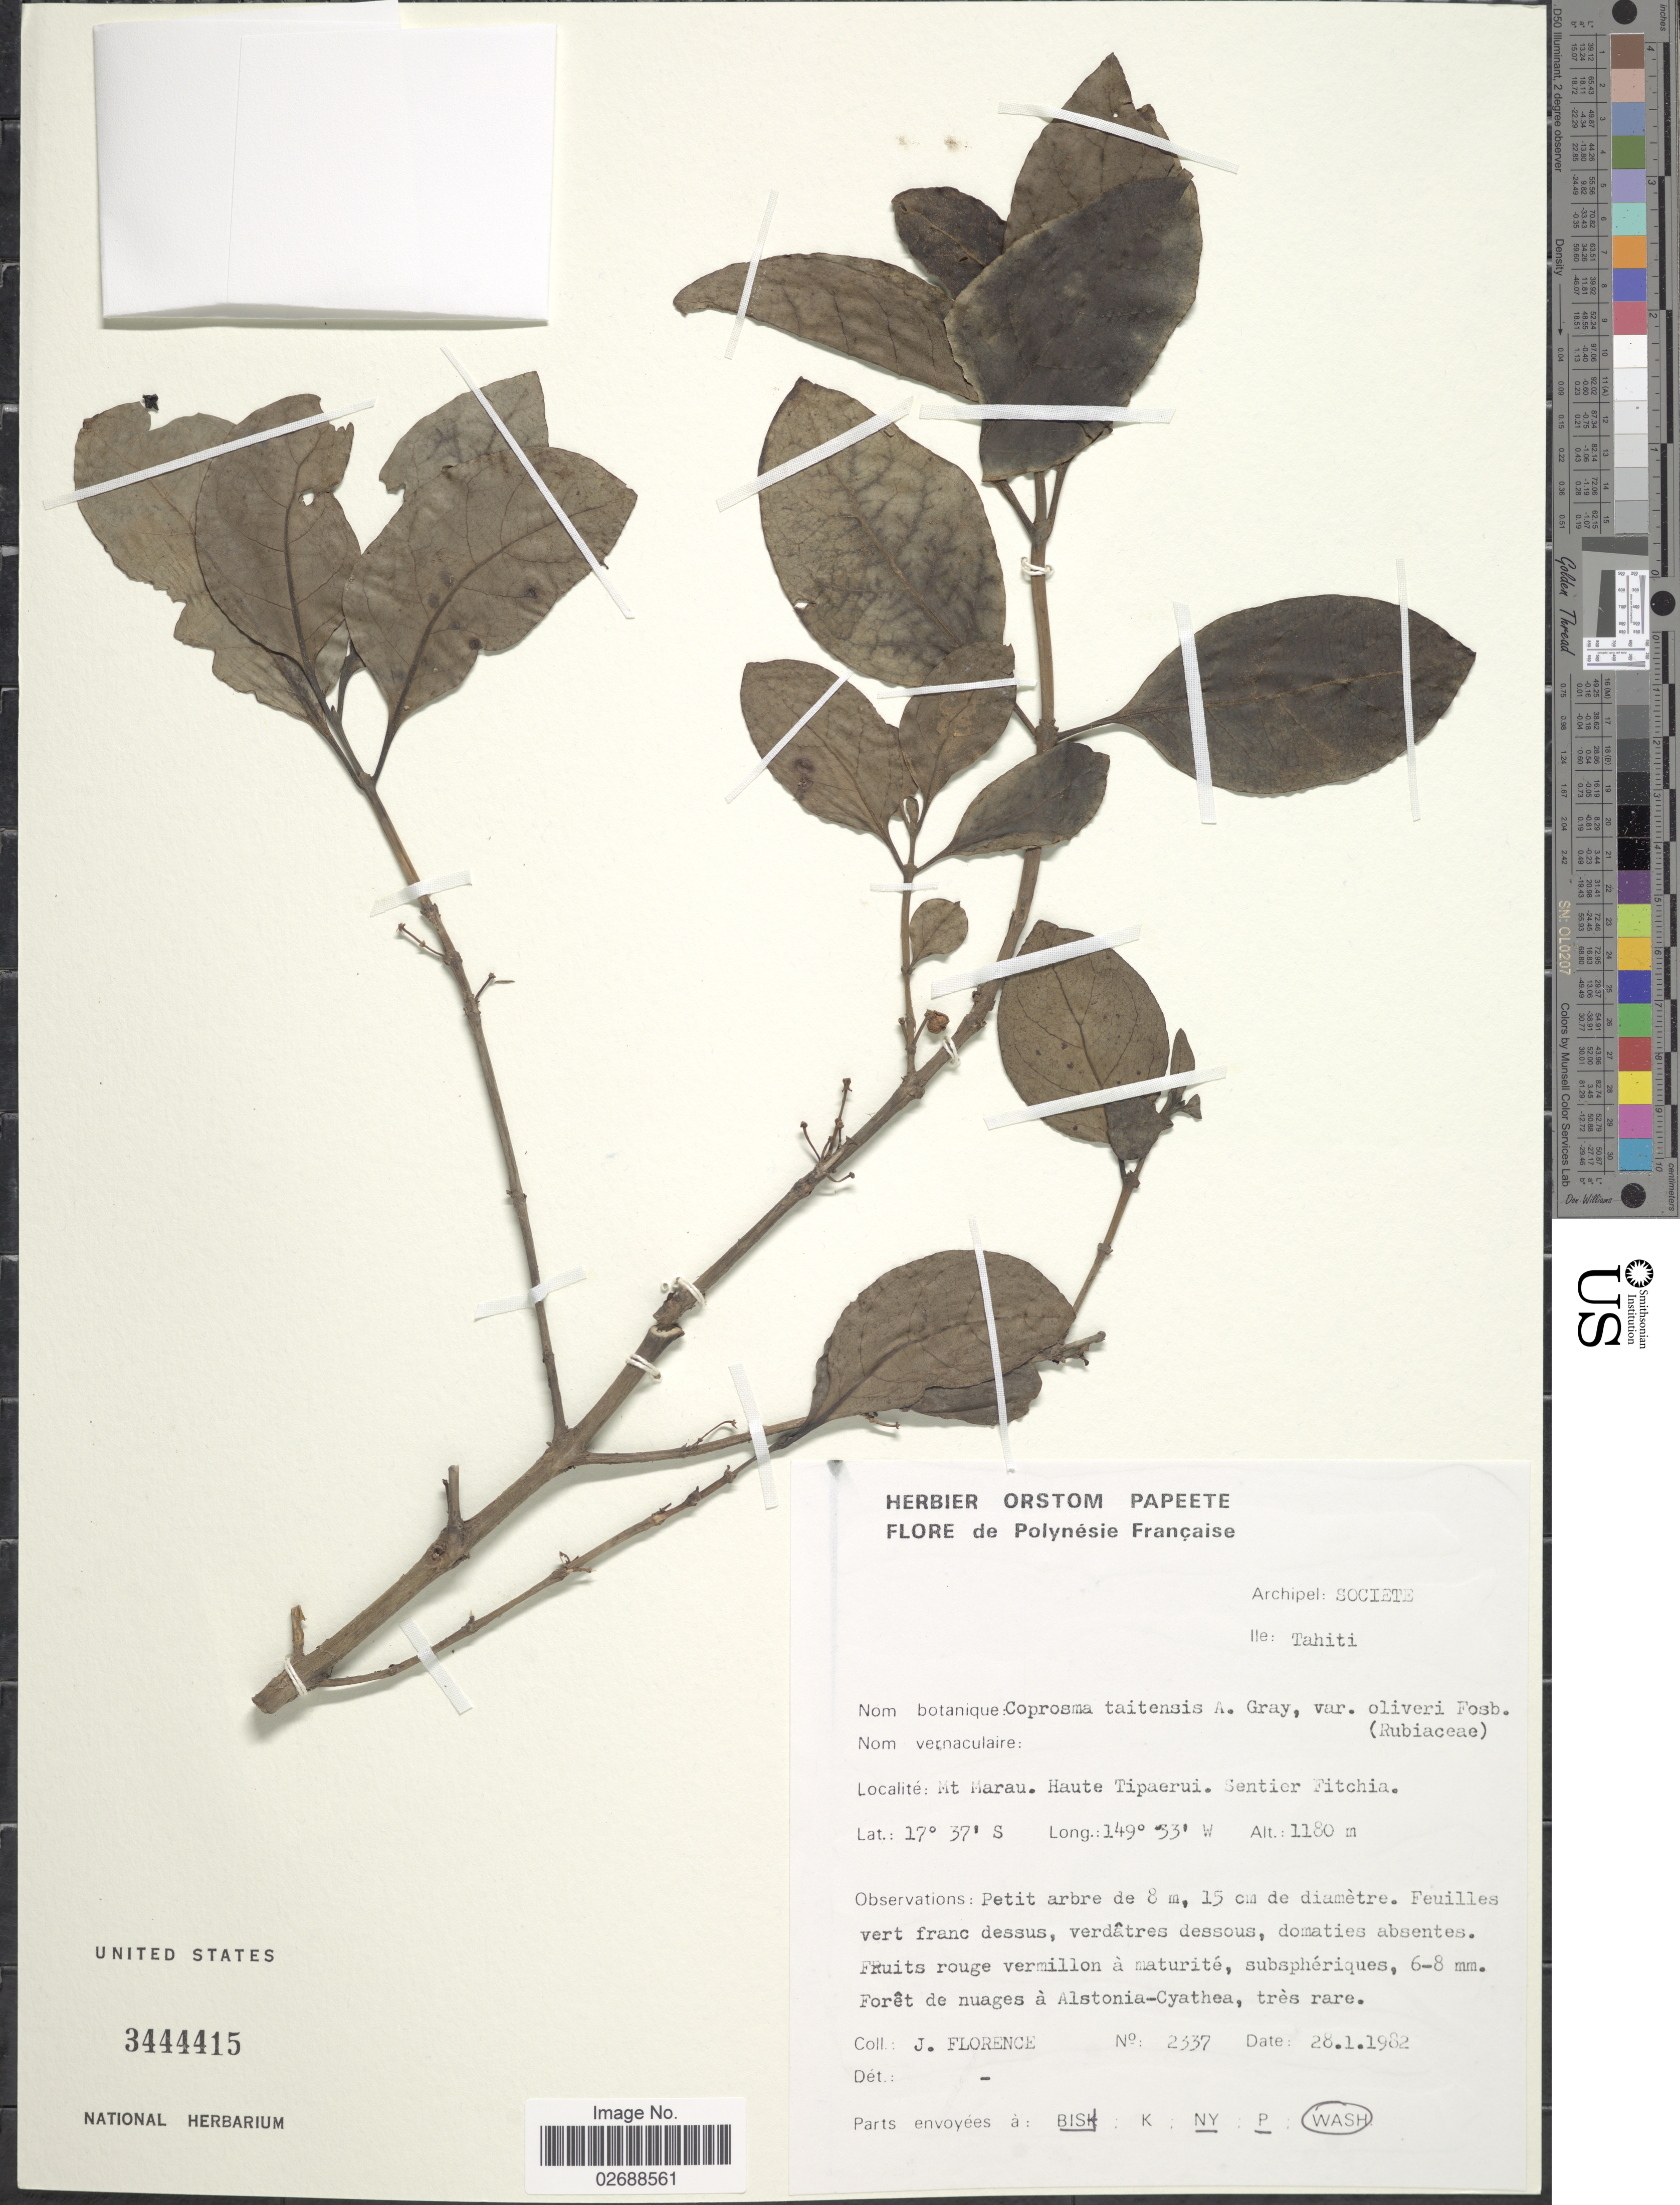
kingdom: Plantae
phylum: Tracheophyta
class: Magnoliopsida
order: Gentianales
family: Rubiaceae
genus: Coprosma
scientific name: Coprosma tahitensis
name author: A. Gray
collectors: J. Florence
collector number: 2337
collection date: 1982-01-28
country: French Polynesia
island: Tahiti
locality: Archipel: Societe, Ile: Tahiti, Mt Marau. Haute Tipaerui, Sentier Fitchia.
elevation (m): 1180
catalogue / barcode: US 3444415